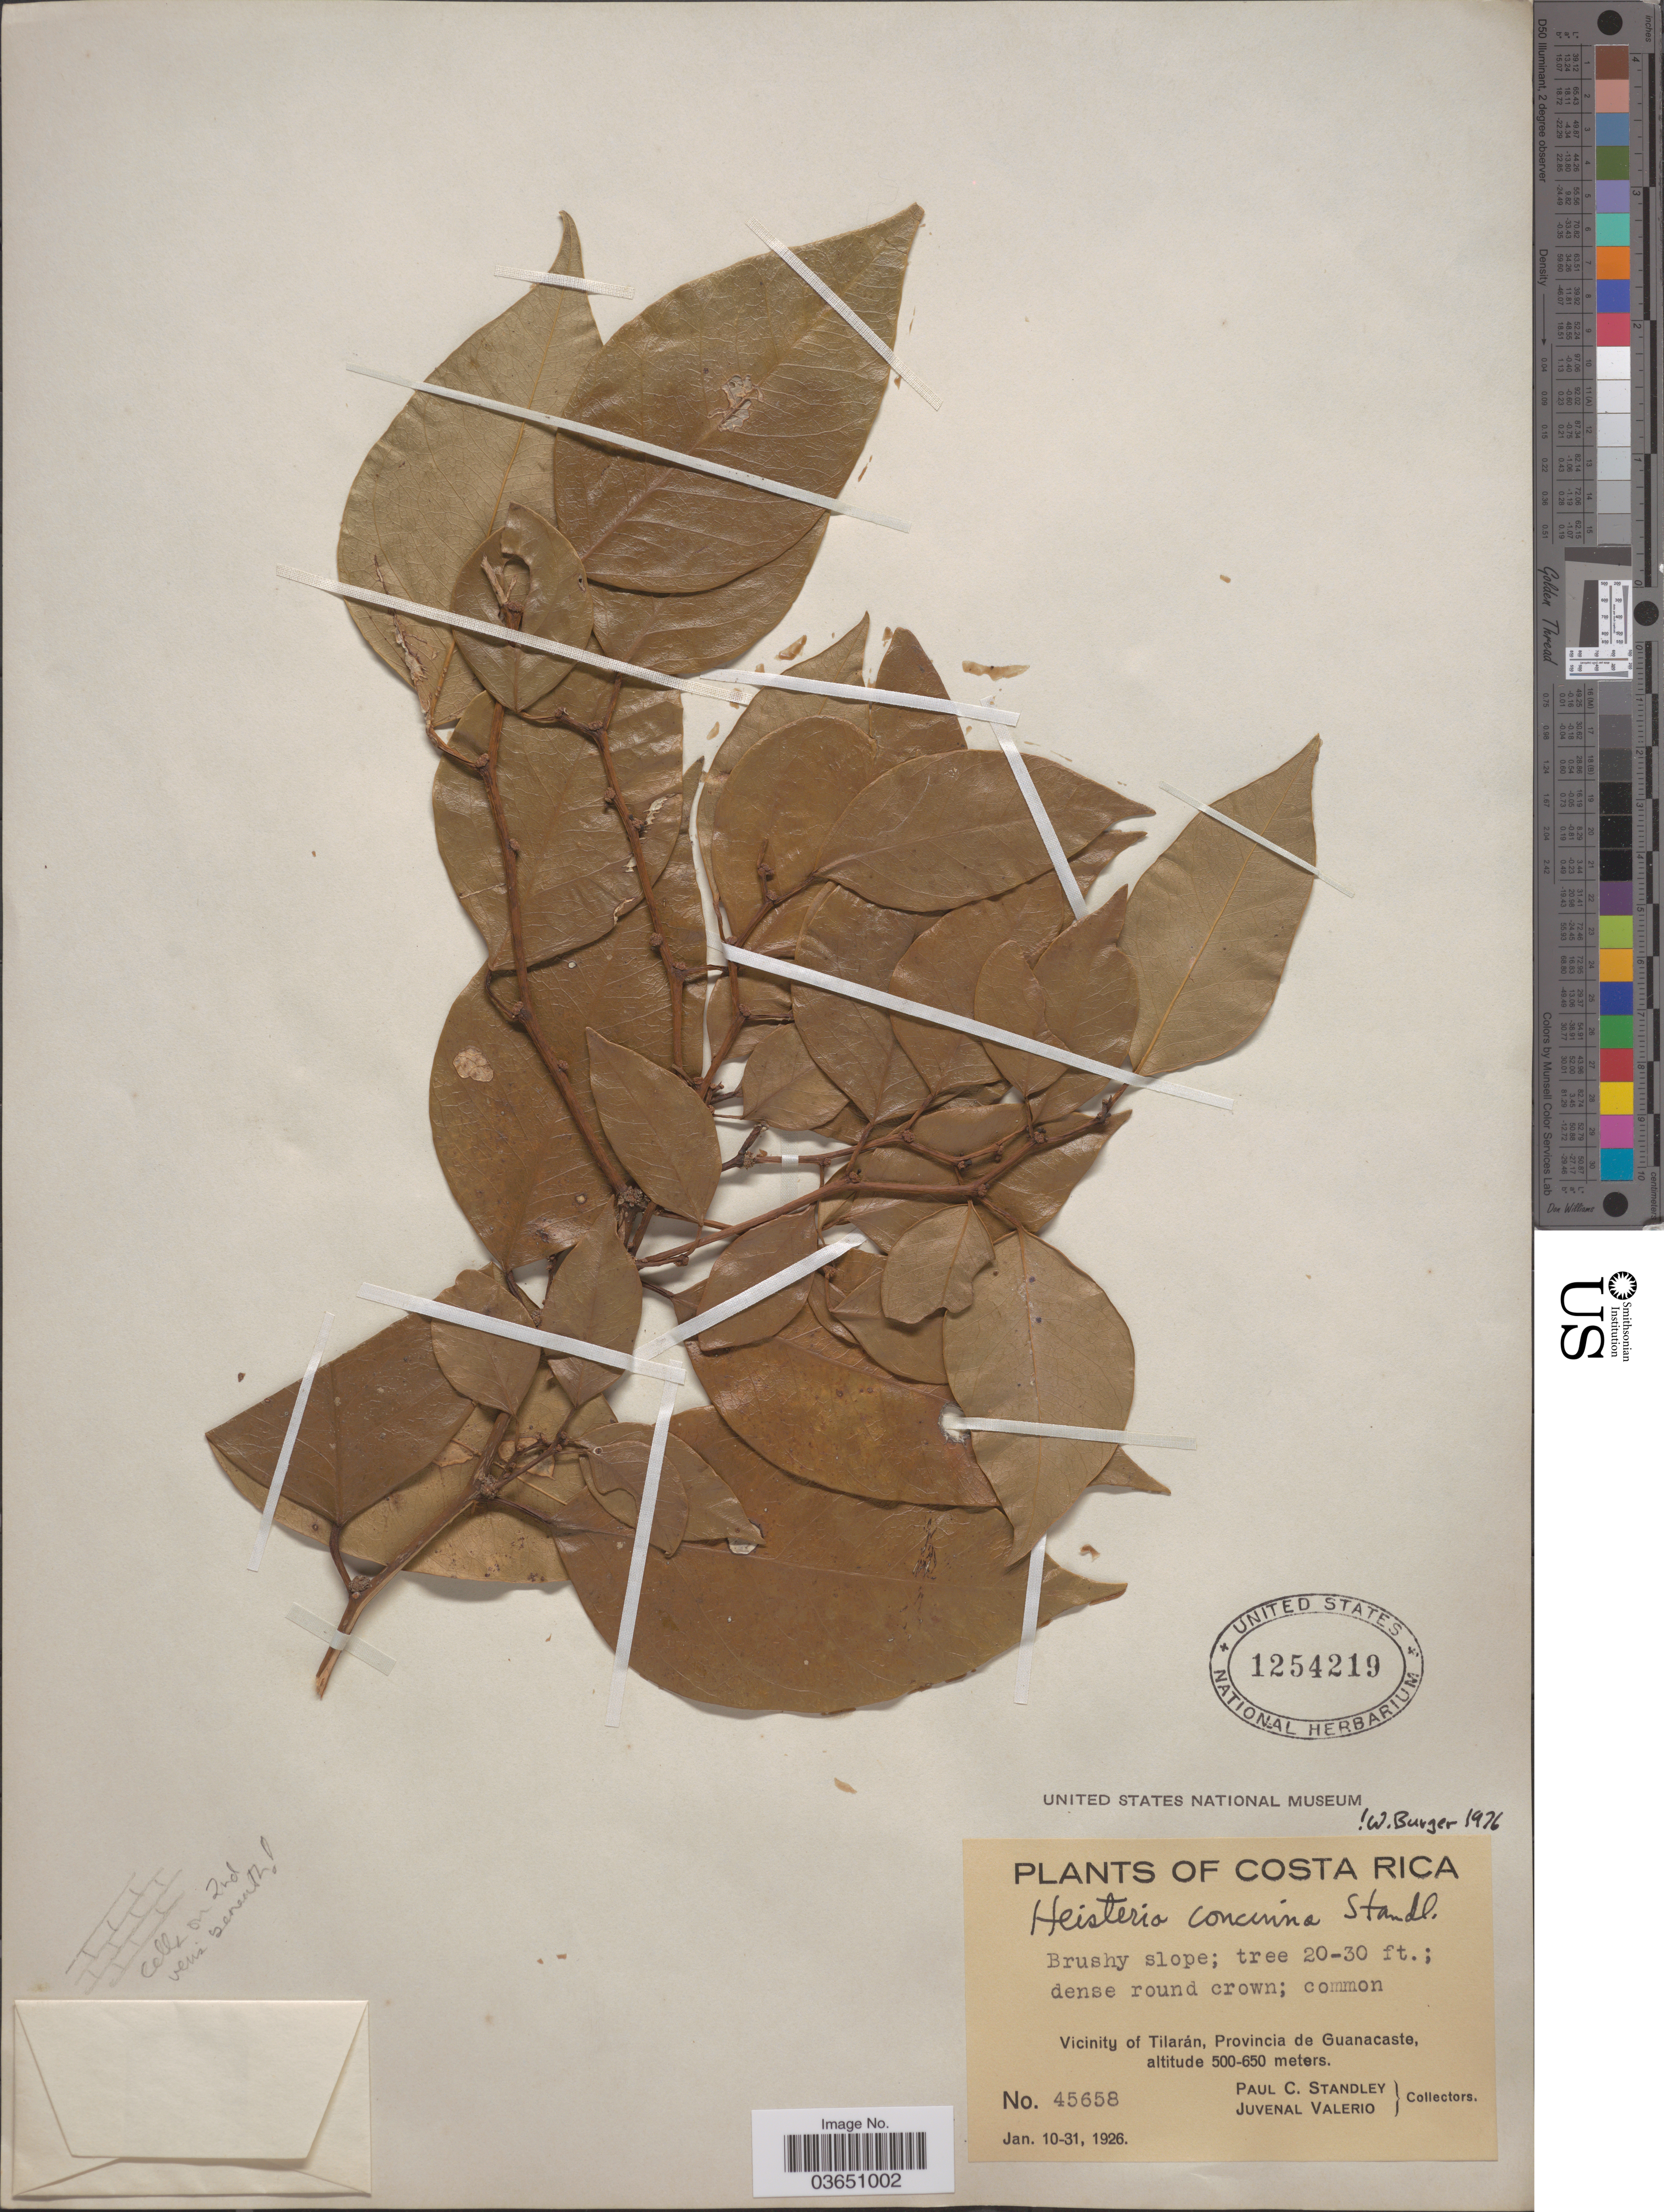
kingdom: Plantae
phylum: Tracheophyta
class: Magnoliopsida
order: Santalales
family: Erythropalaceae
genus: Heisteria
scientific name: Heisteria concinna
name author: Standl.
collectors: P. C. Standley & J. Valerio R.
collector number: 45658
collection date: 1926-01-10/1926-01-31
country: Costa Rica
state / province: Guanacaste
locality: Vicinity of Tilarán.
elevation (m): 500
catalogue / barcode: US 1254219